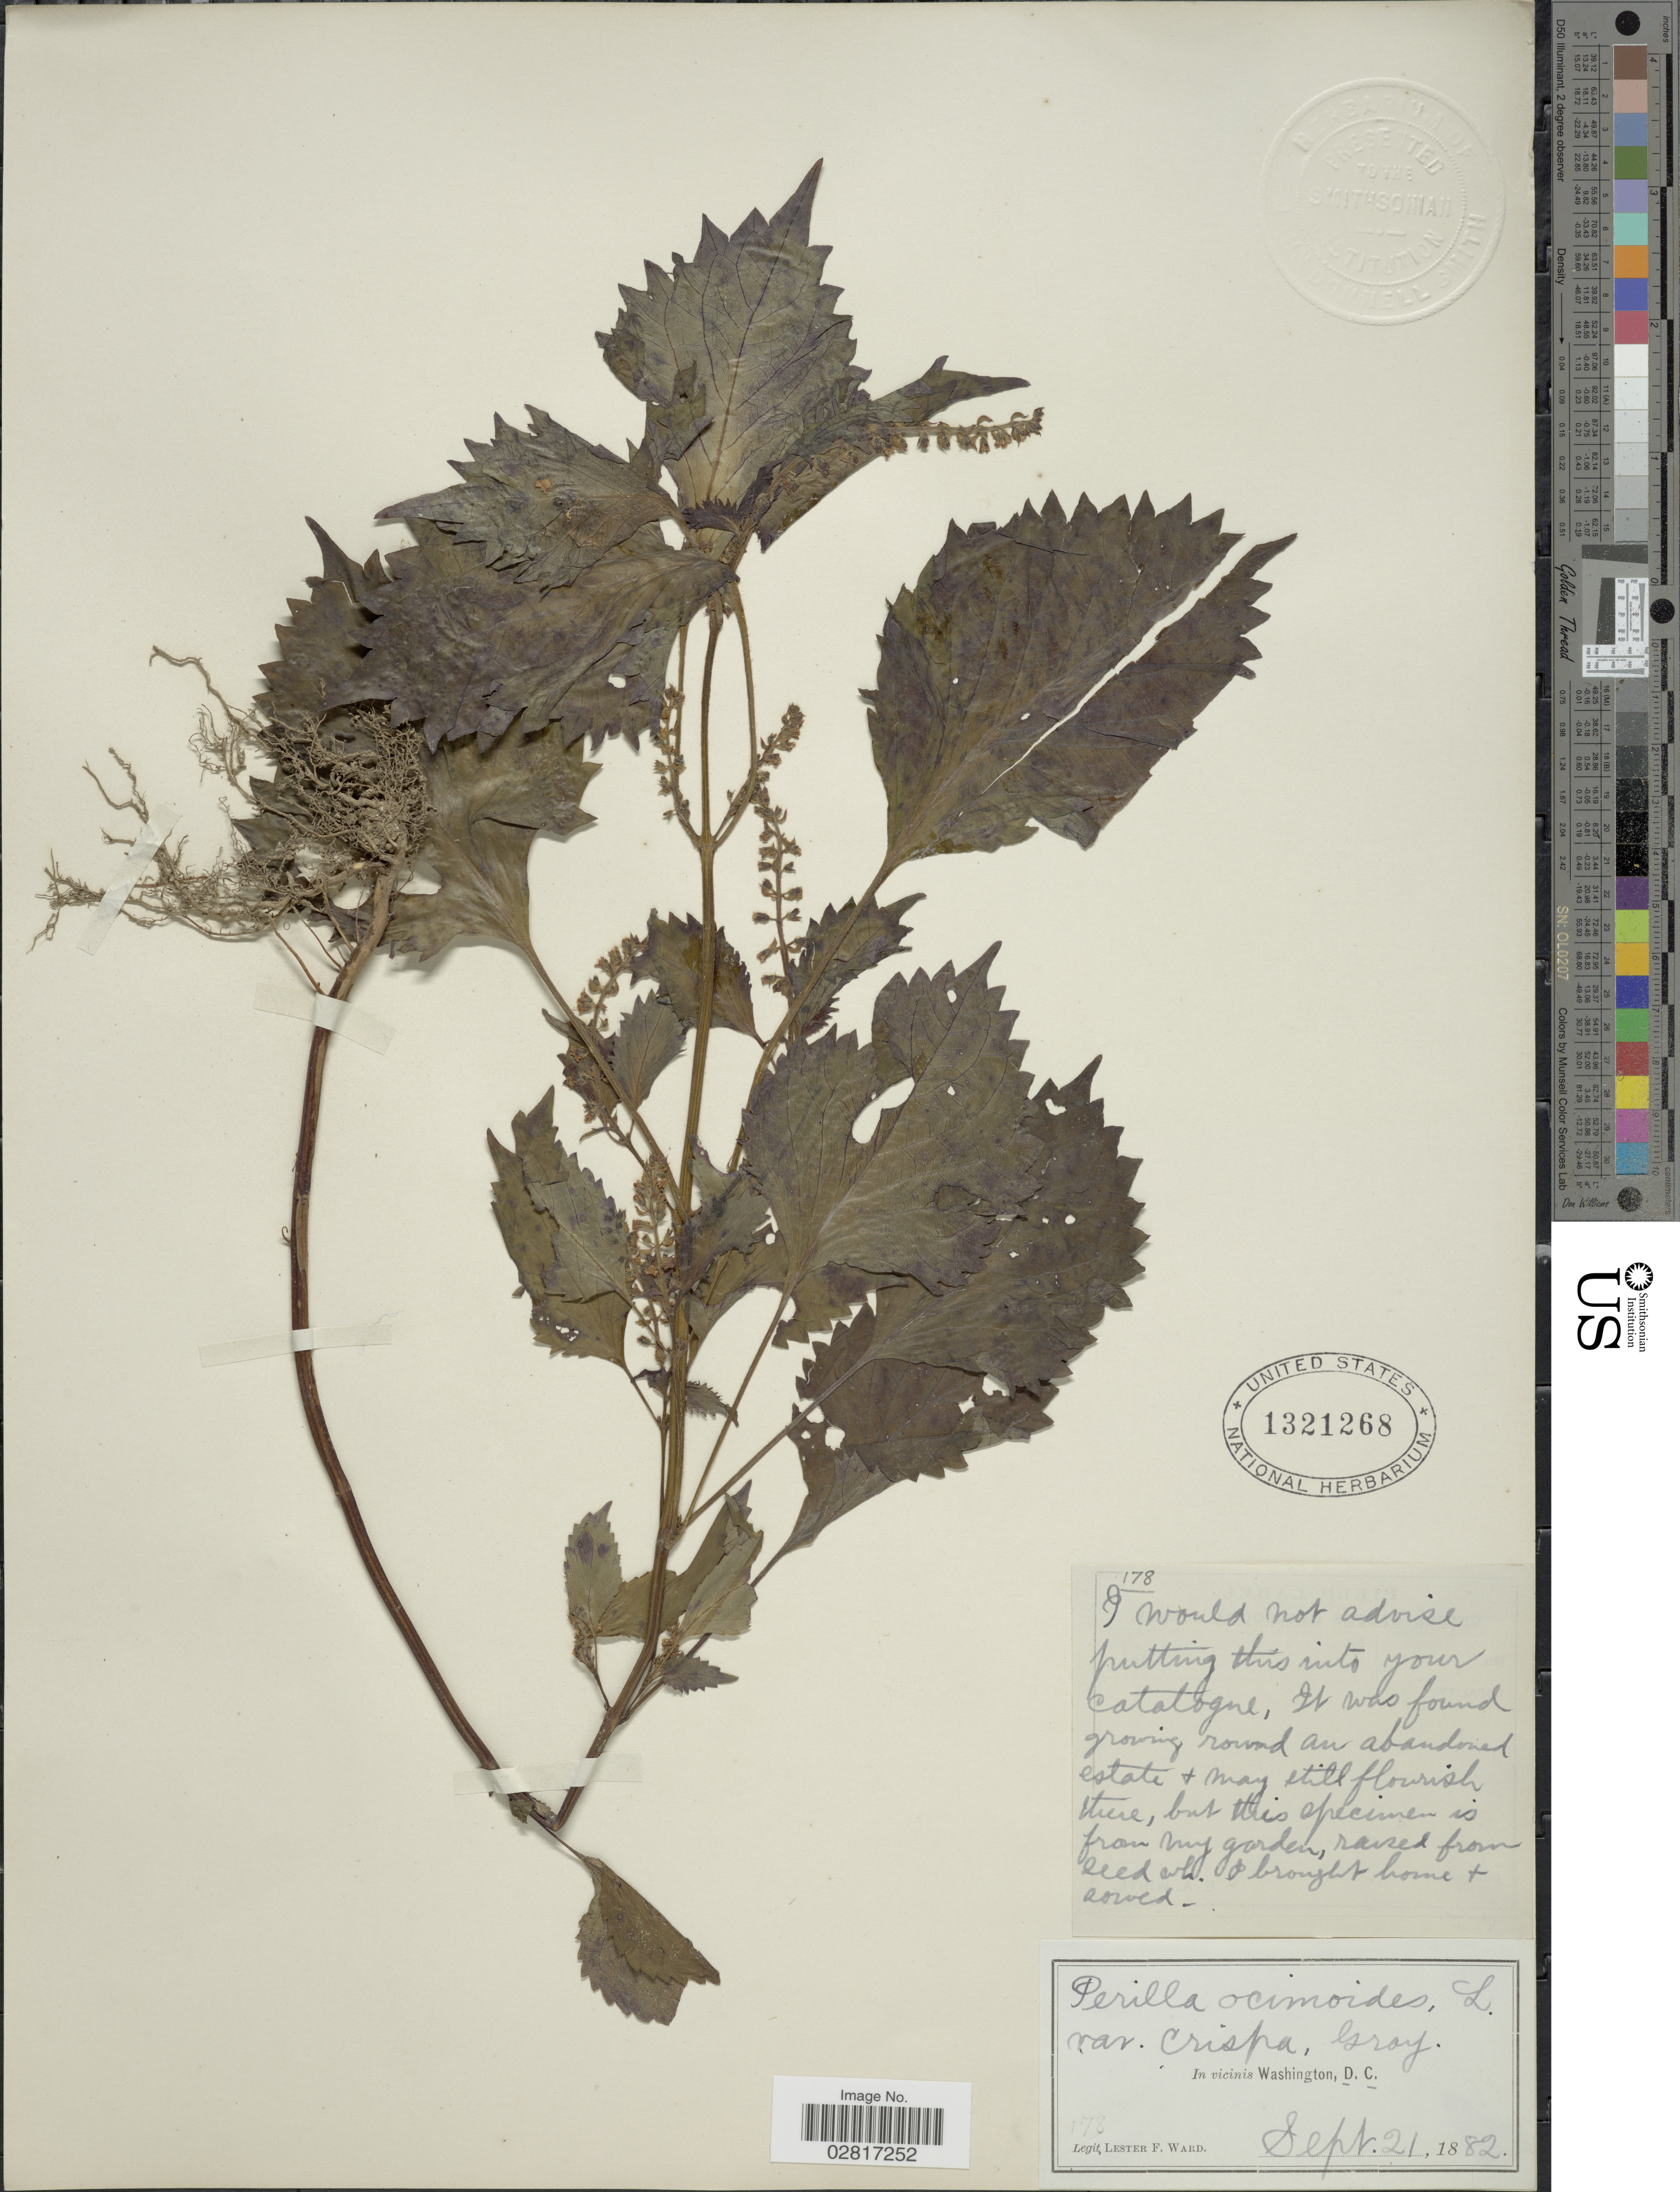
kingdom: Plantae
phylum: Tracheophyta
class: Magnoliopsida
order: Lamiales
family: Lamiaceae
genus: Perilla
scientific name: Perilla frutescens var. crispa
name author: (Thunb.) H. Deane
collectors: L. F. Ward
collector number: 178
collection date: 1882-09-21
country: United States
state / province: District of Columbia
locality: In vicinis Washington, D. C.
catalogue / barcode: US 1321268